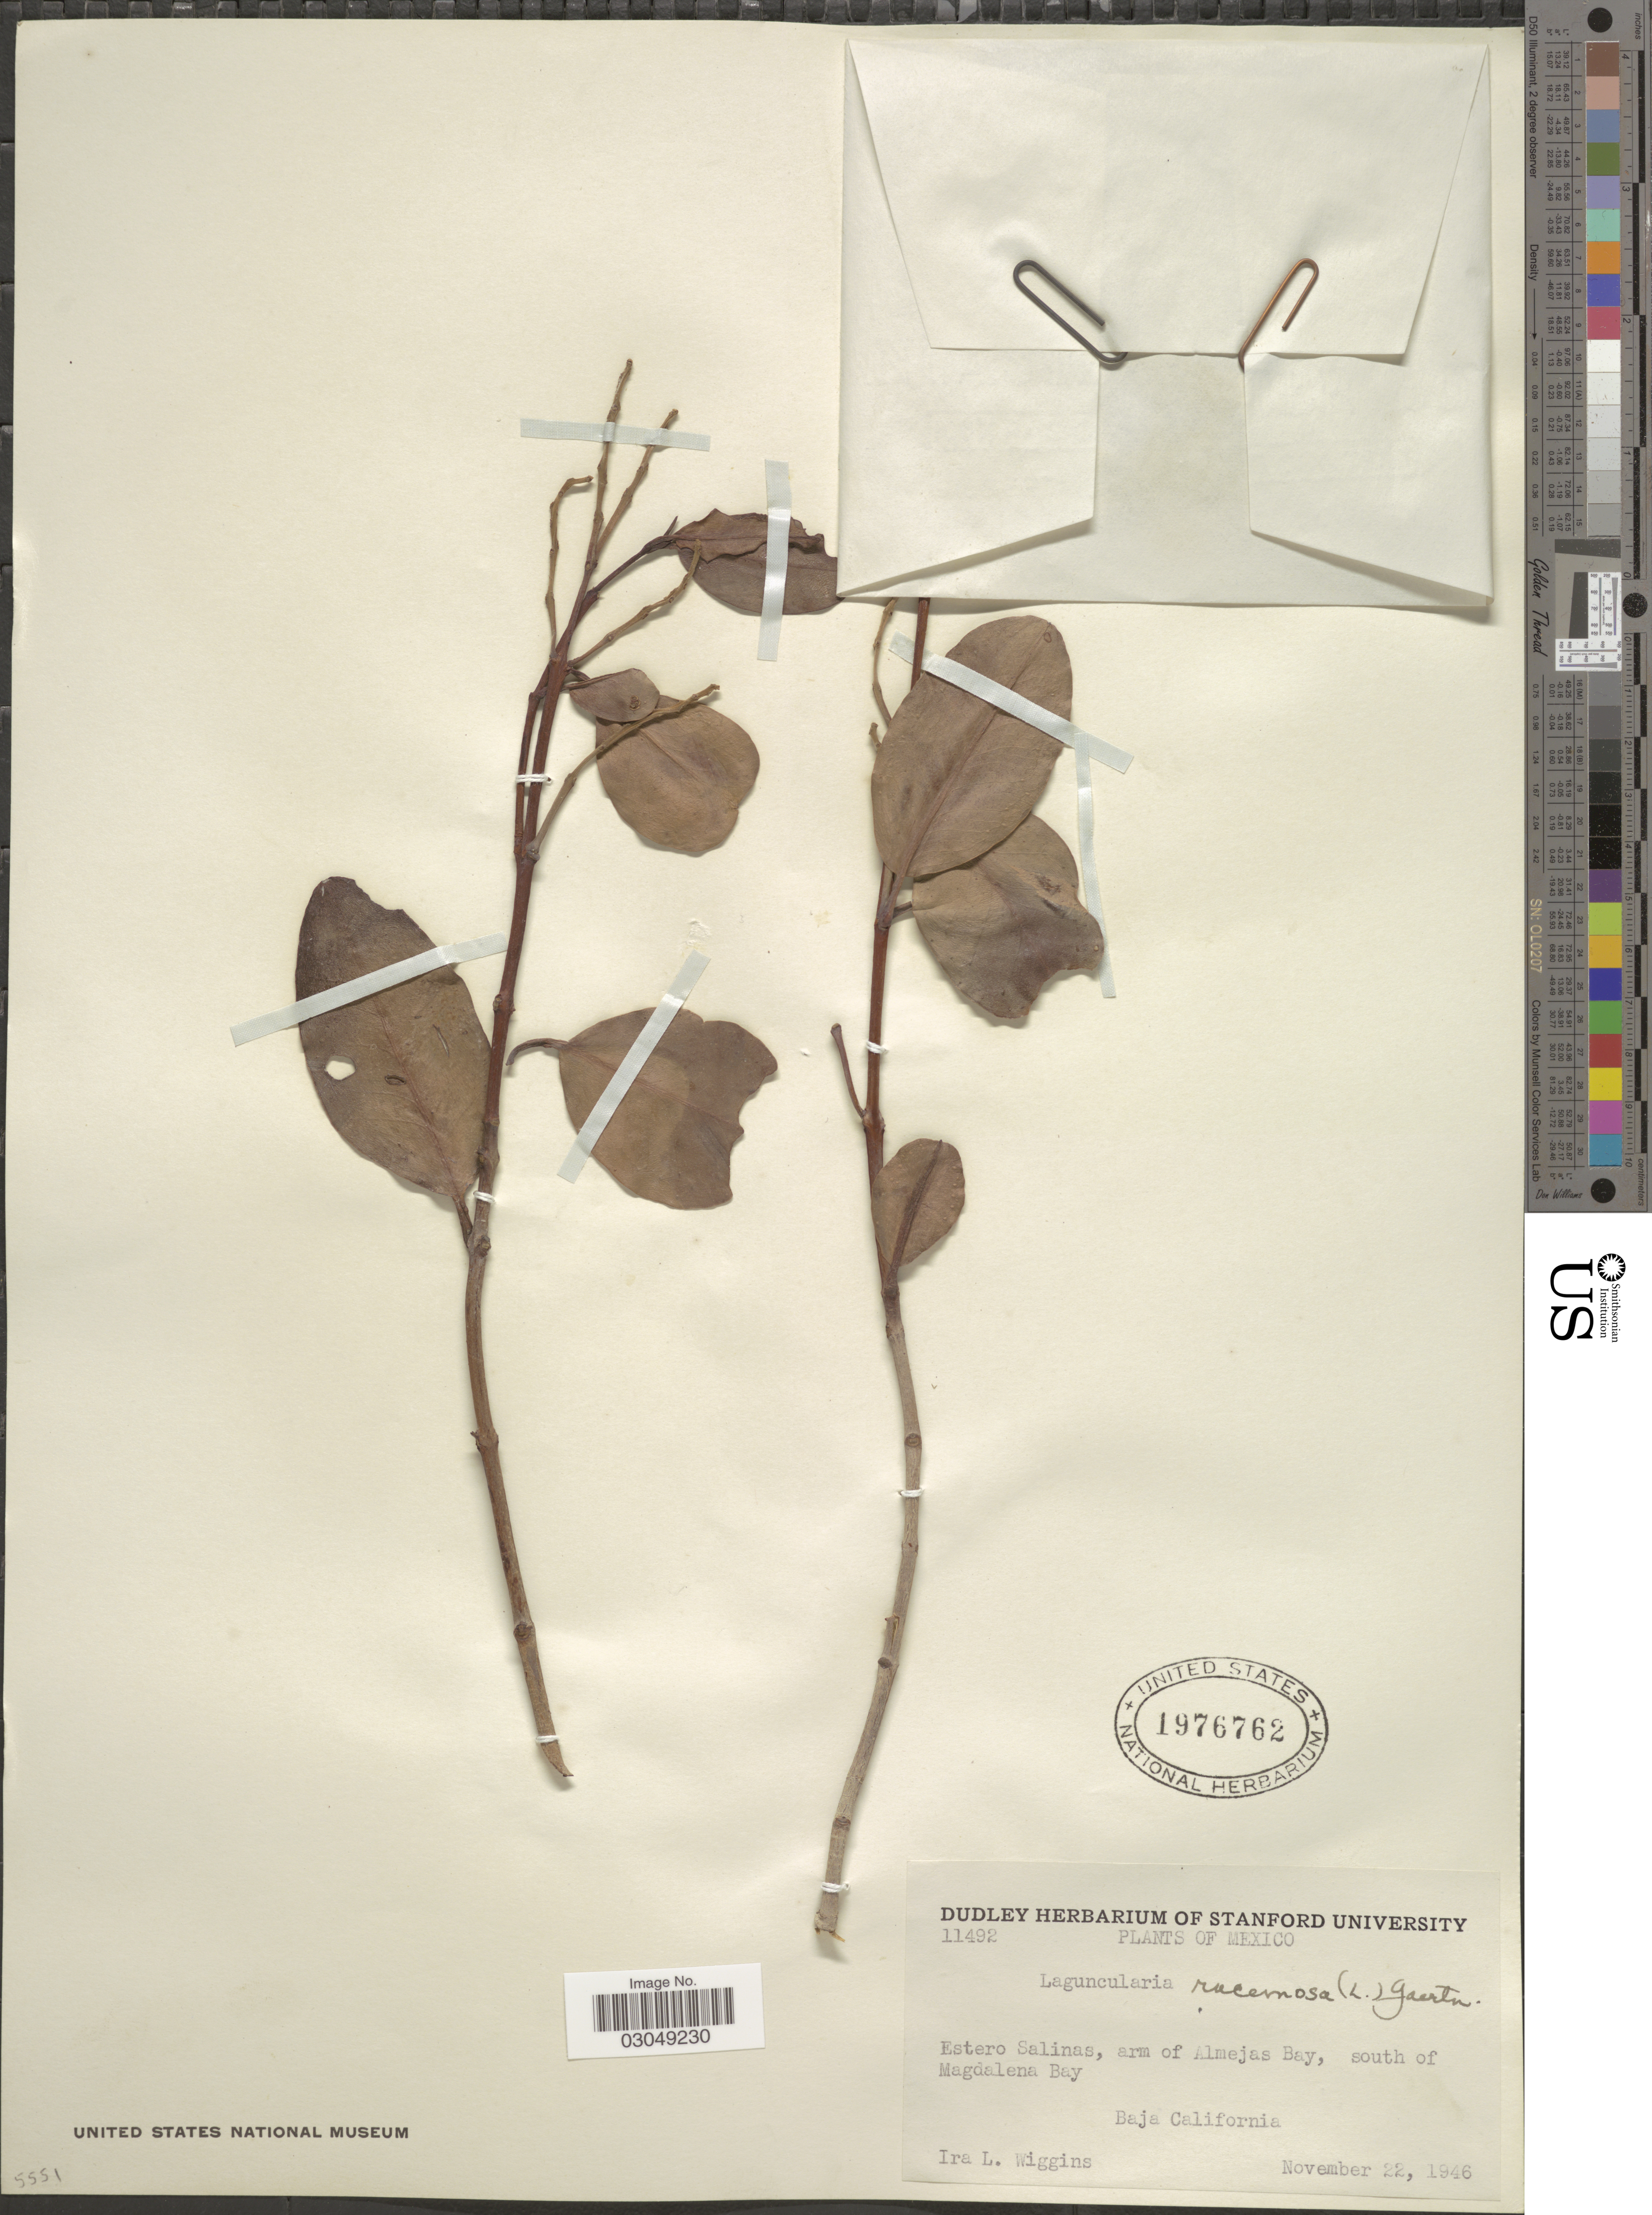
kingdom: Plantae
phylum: Tracheophyta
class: Magnoliopsida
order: Myrtales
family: Combretaceae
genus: Laguncularia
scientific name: Laguncularia racemosa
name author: (L.) C.F. Gaertn.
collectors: I. L. Wiggins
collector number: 11492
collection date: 1946-11-22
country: Mexico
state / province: Baja California Sur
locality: Estero Salinas, arm of Almejas Bay, south of Magdalena Bay.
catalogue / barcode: US 1976762